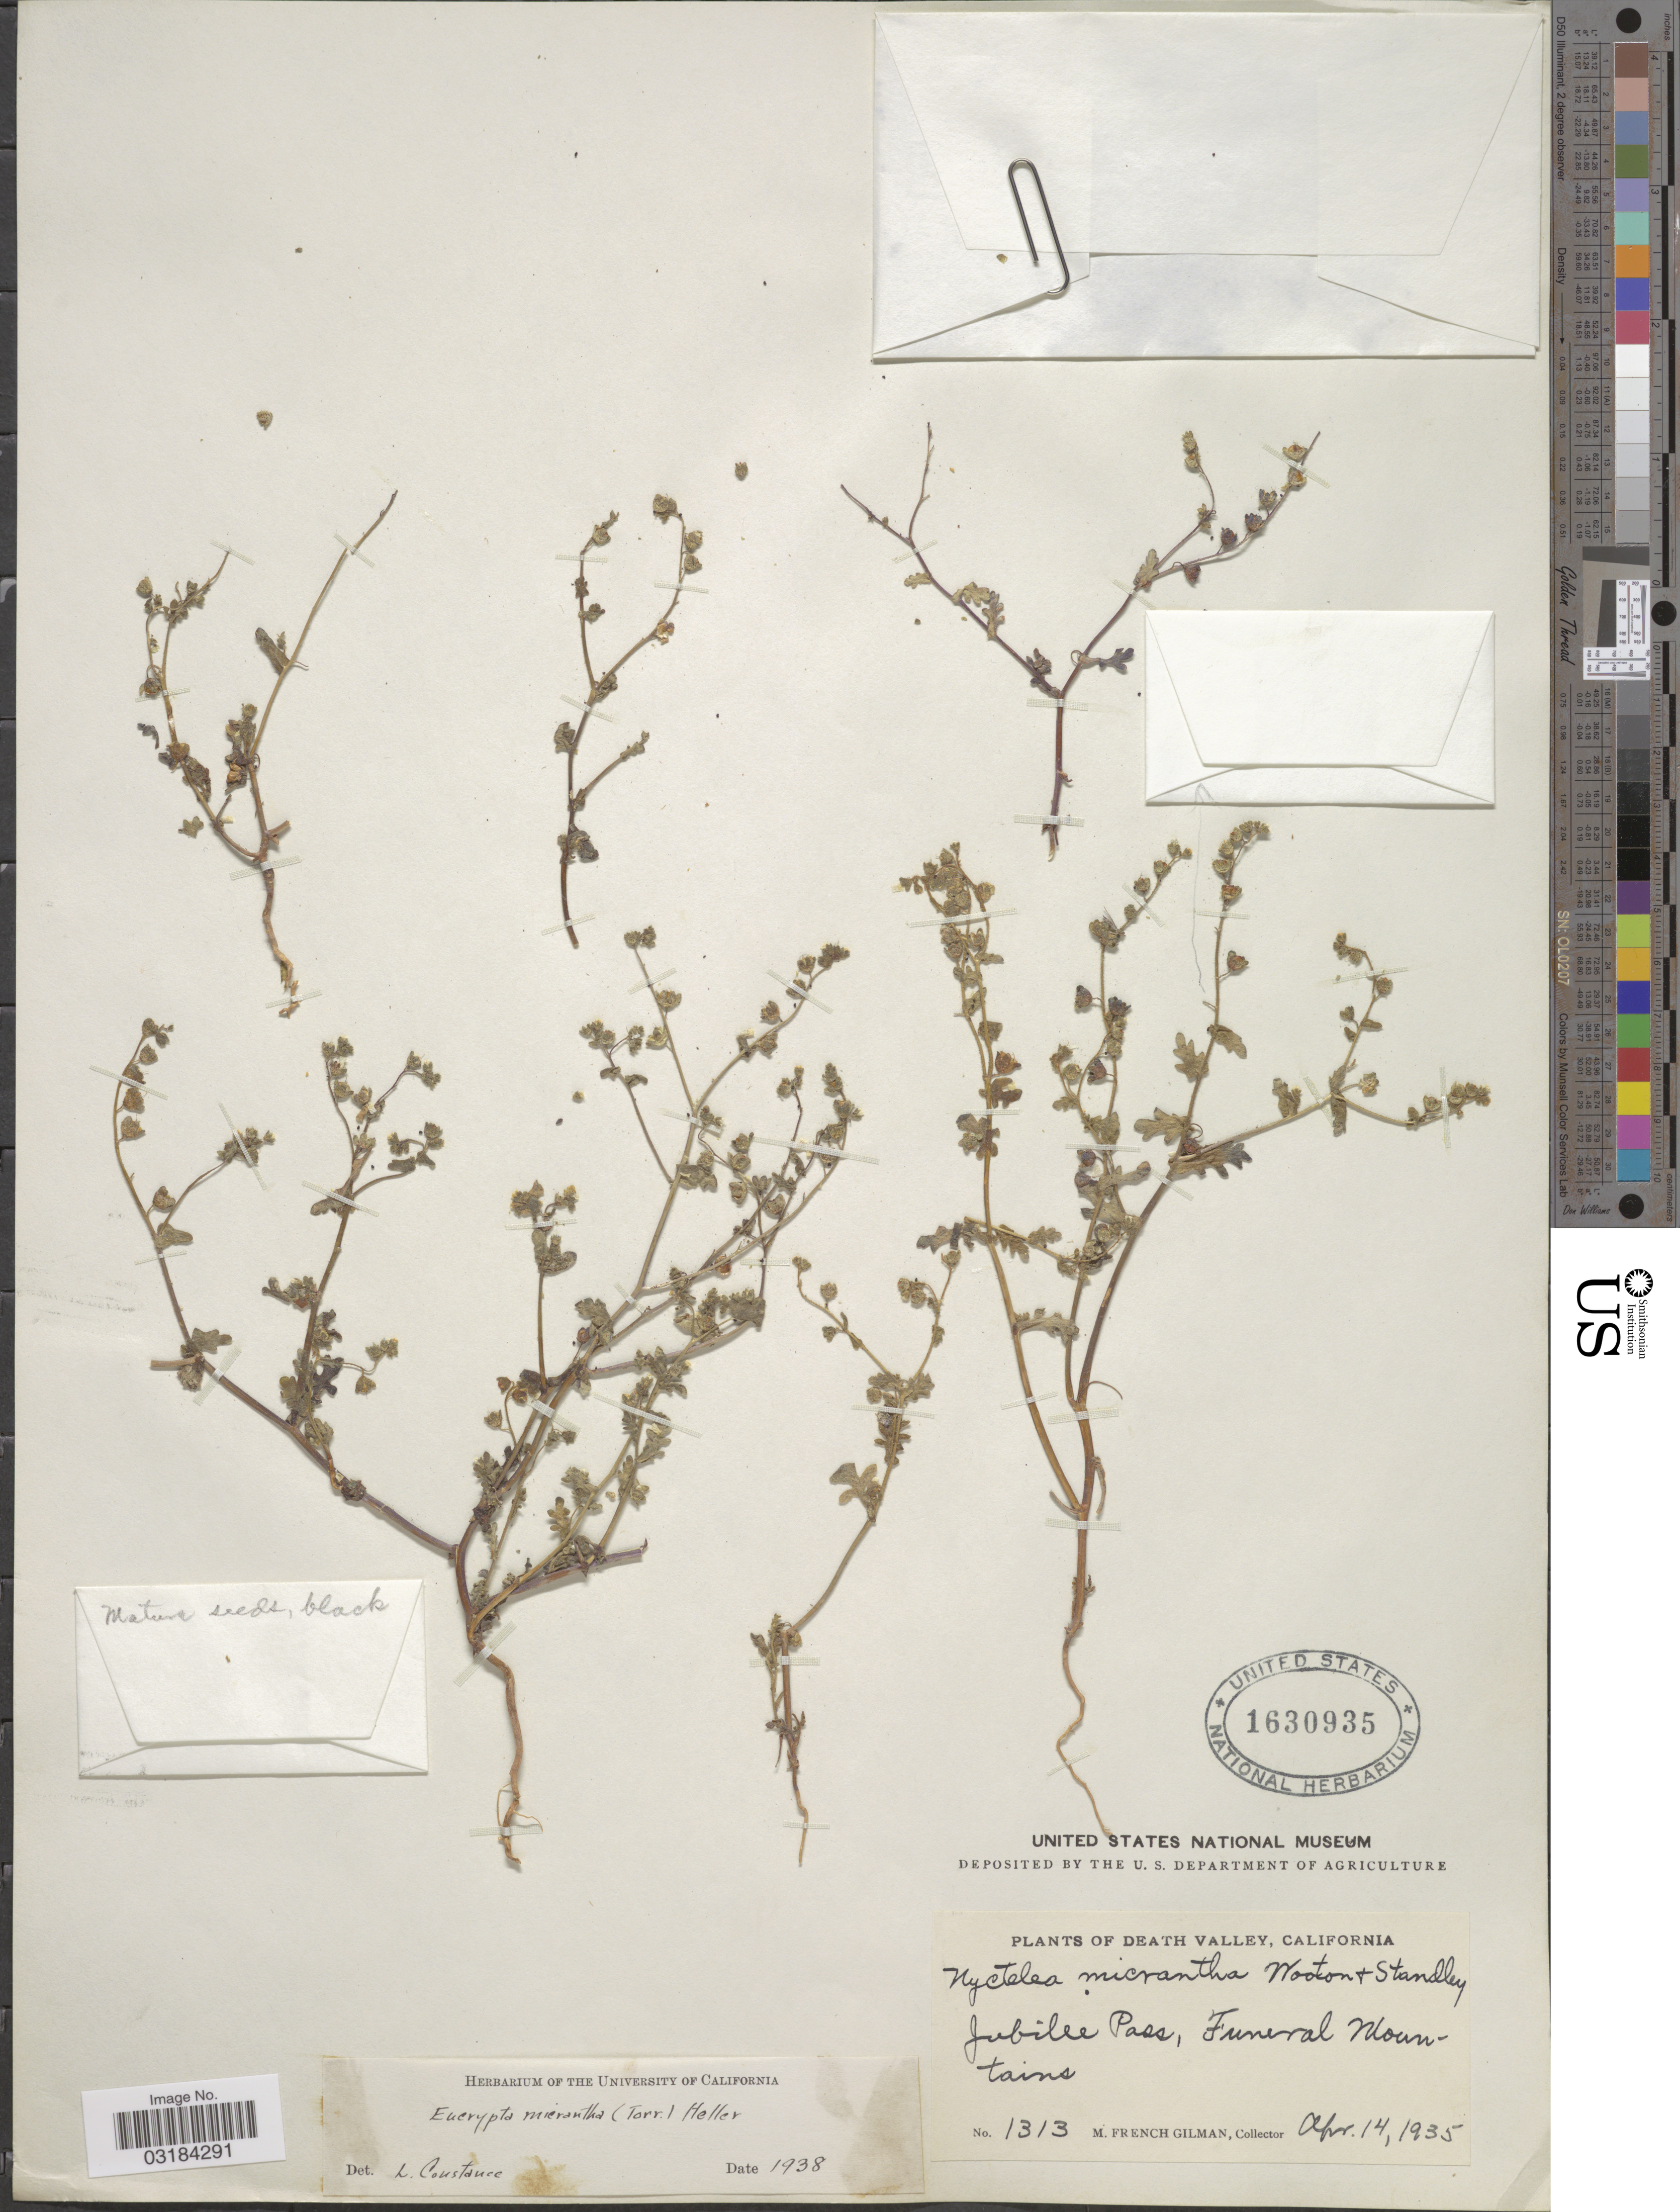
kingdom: Plantae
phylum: Tracheophyta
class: Magnoliopsida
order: Boraginales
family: Hydrophyllaceae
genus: Eucrypta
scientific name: Eucrypta micrantha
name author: (Torr.) A. Heller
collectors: M. F. Gilman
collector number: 1313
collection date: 1935-04-14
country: United States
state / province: California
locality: Death Valley. Jubilee Pass, Funeral Mountains.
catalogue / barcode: US 1630935